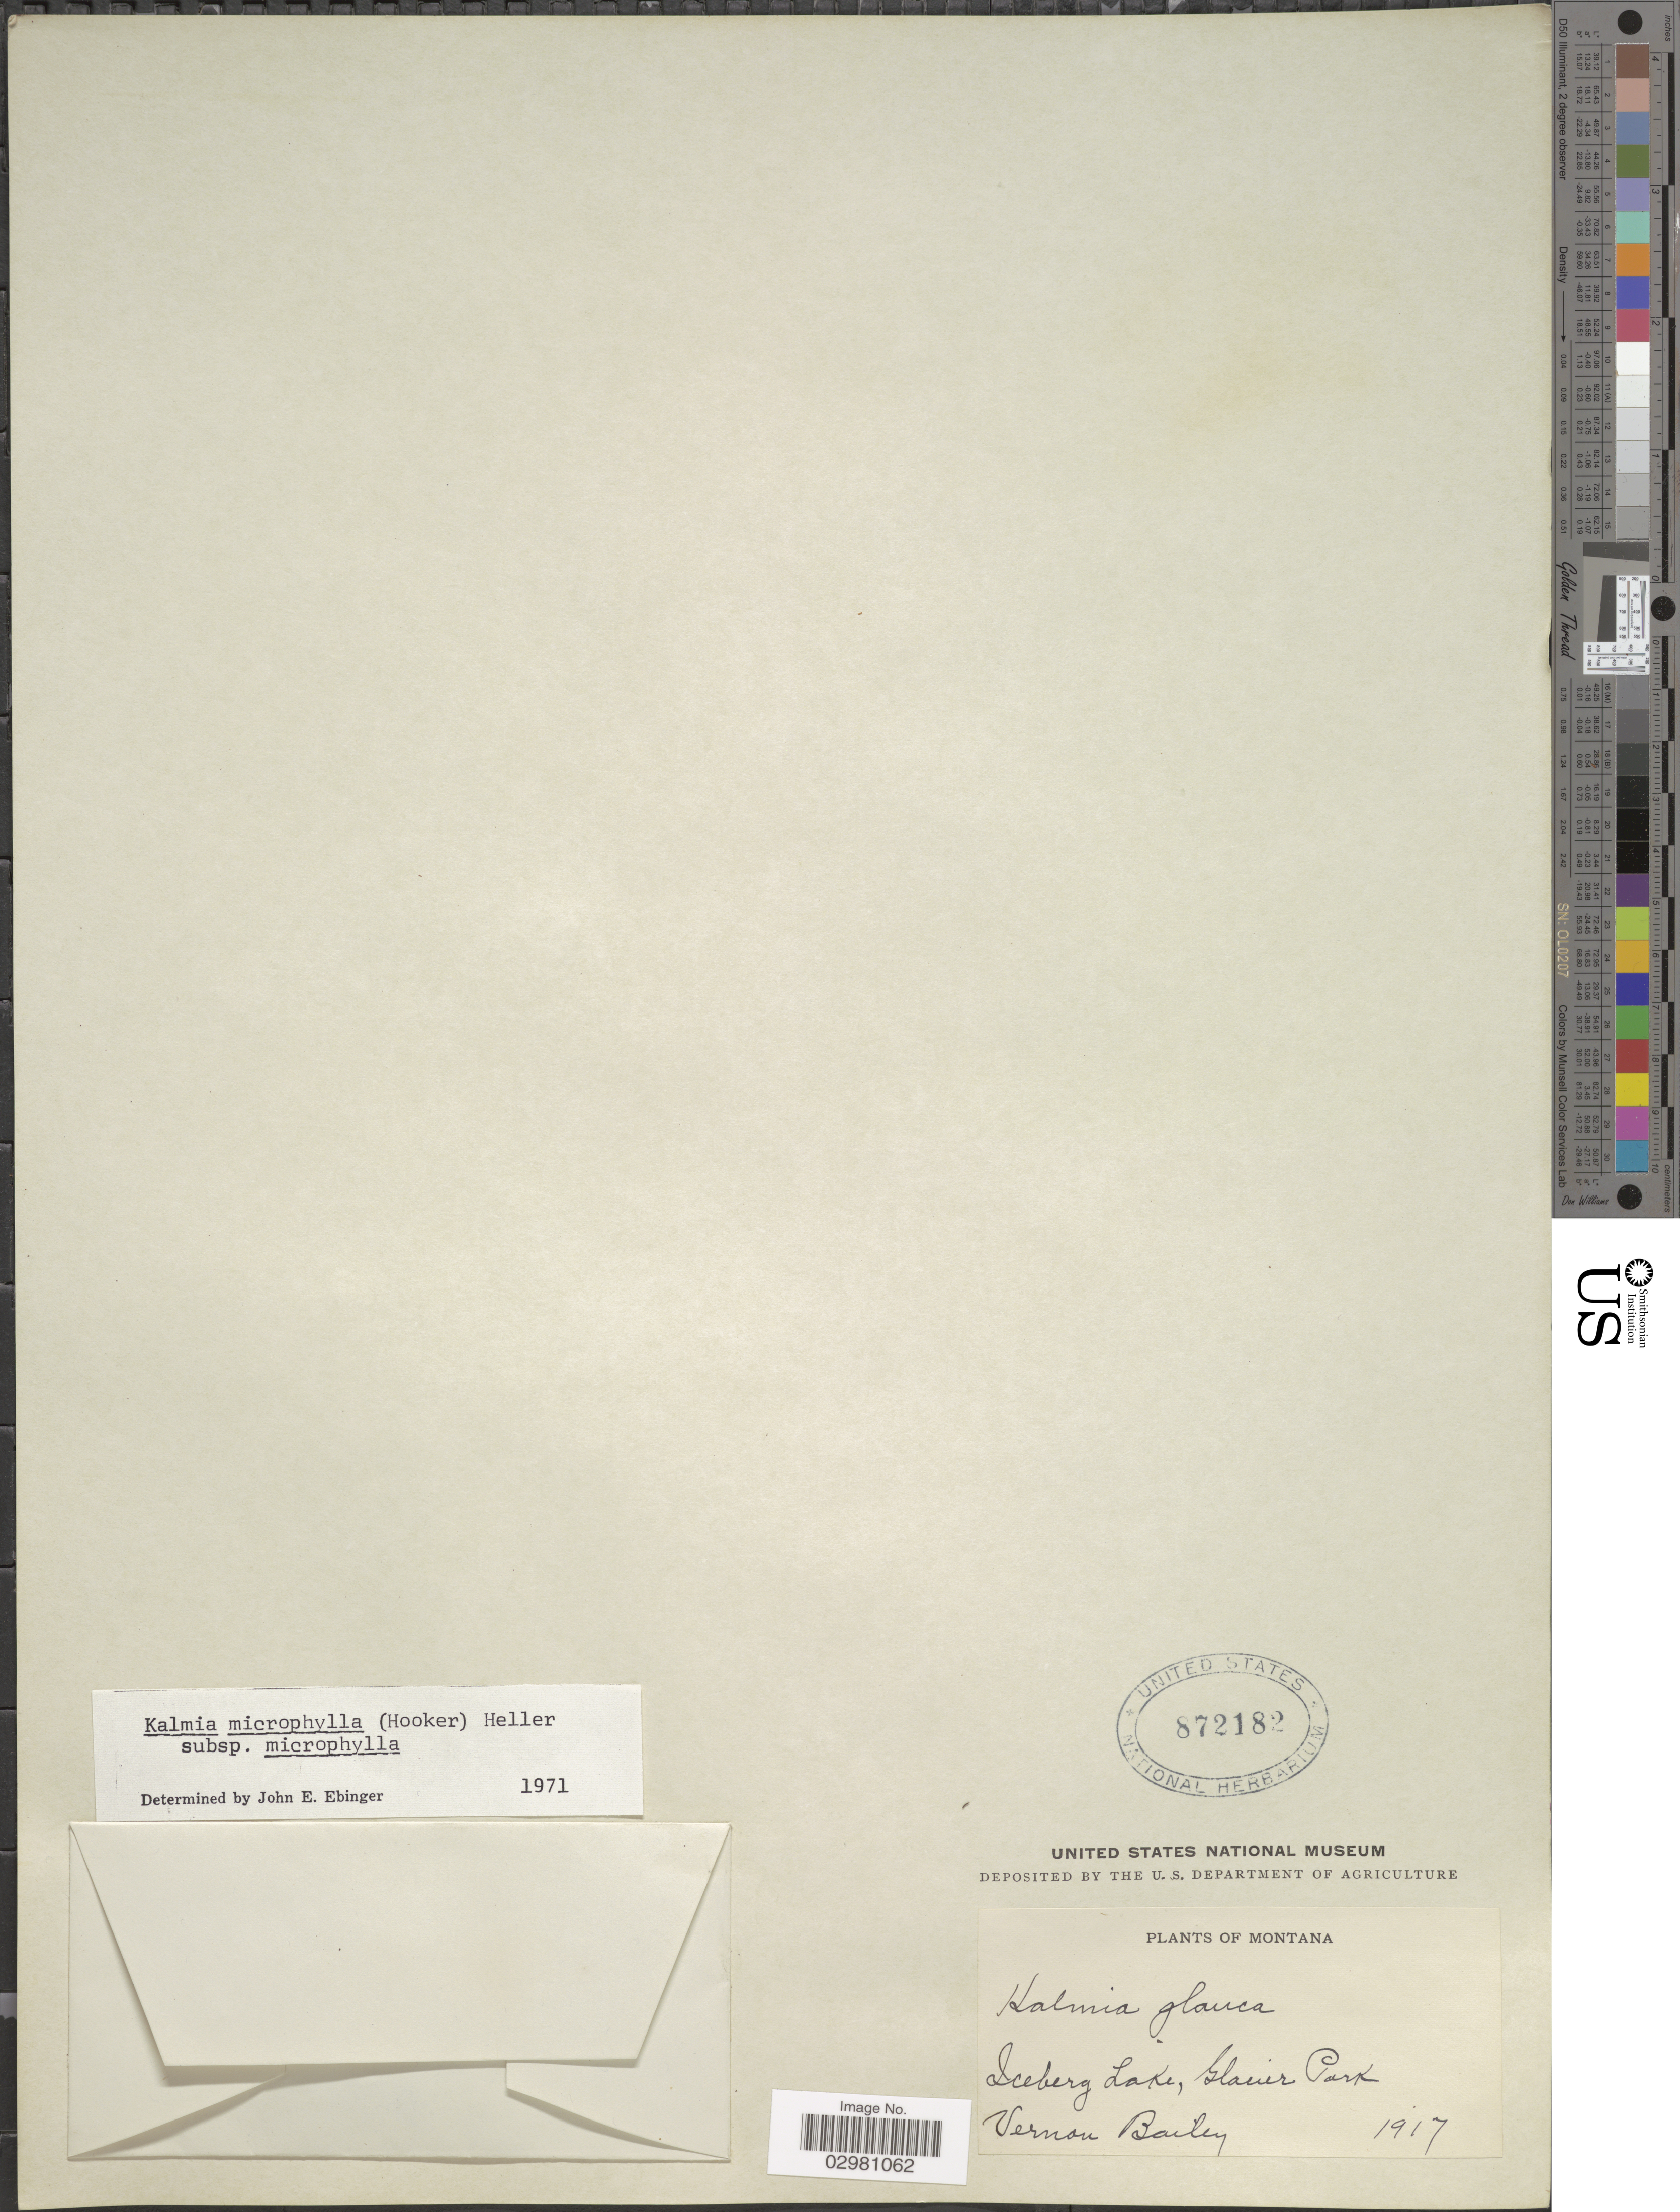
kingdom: Plantae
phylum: Tracheophyta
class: Magnoliopsida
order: Ericales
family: Ericaceae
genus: Kalmia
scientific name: Kalmia microphylla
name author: (Hook.) A. Heller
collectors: V. O. Bailey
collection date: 1917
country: United States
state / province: Montana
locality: Iceberg Lake, Glacier Park.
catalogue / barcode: US 872182